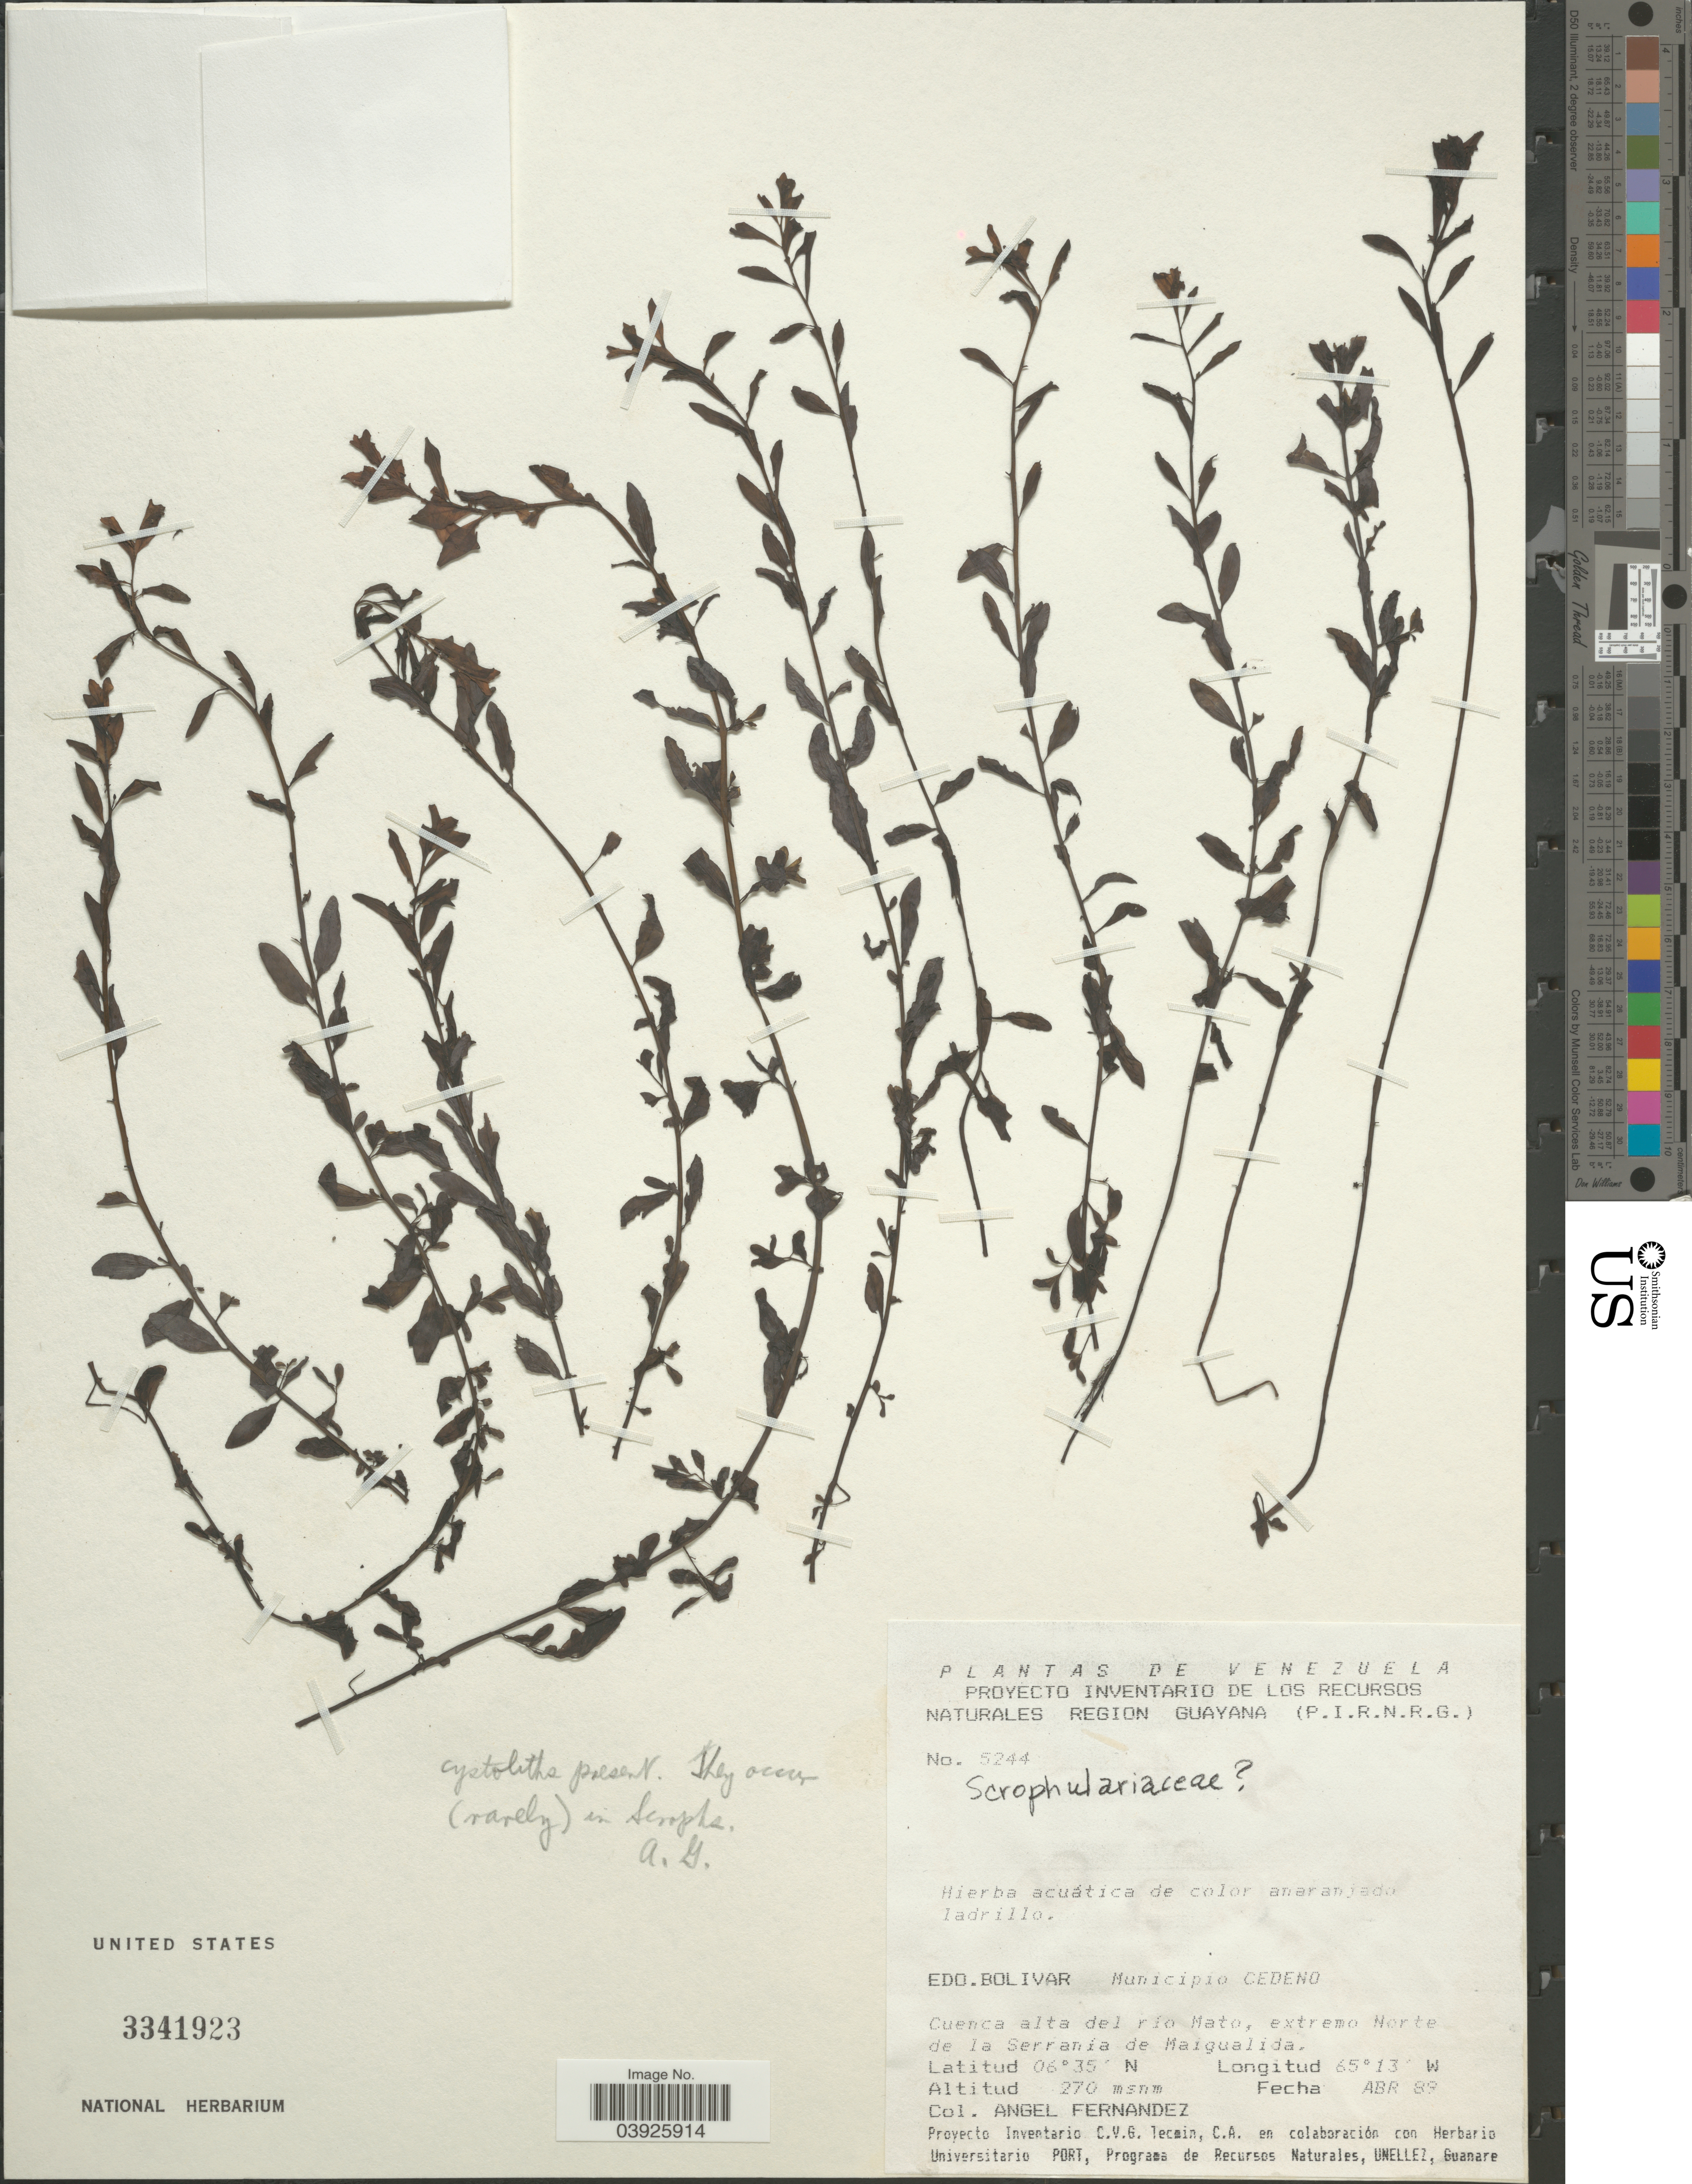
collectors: Á. Fernández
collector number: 5244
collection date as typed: Transcribed d/m/y: /4/89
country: Venezuela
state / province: Bolivar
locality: Edo. Bolivar. Municipio Cedeno. Cuenca alta del rio mato, extremo Norte de la Serranía de Maigualida.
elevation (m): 270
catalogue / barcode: US 3341923